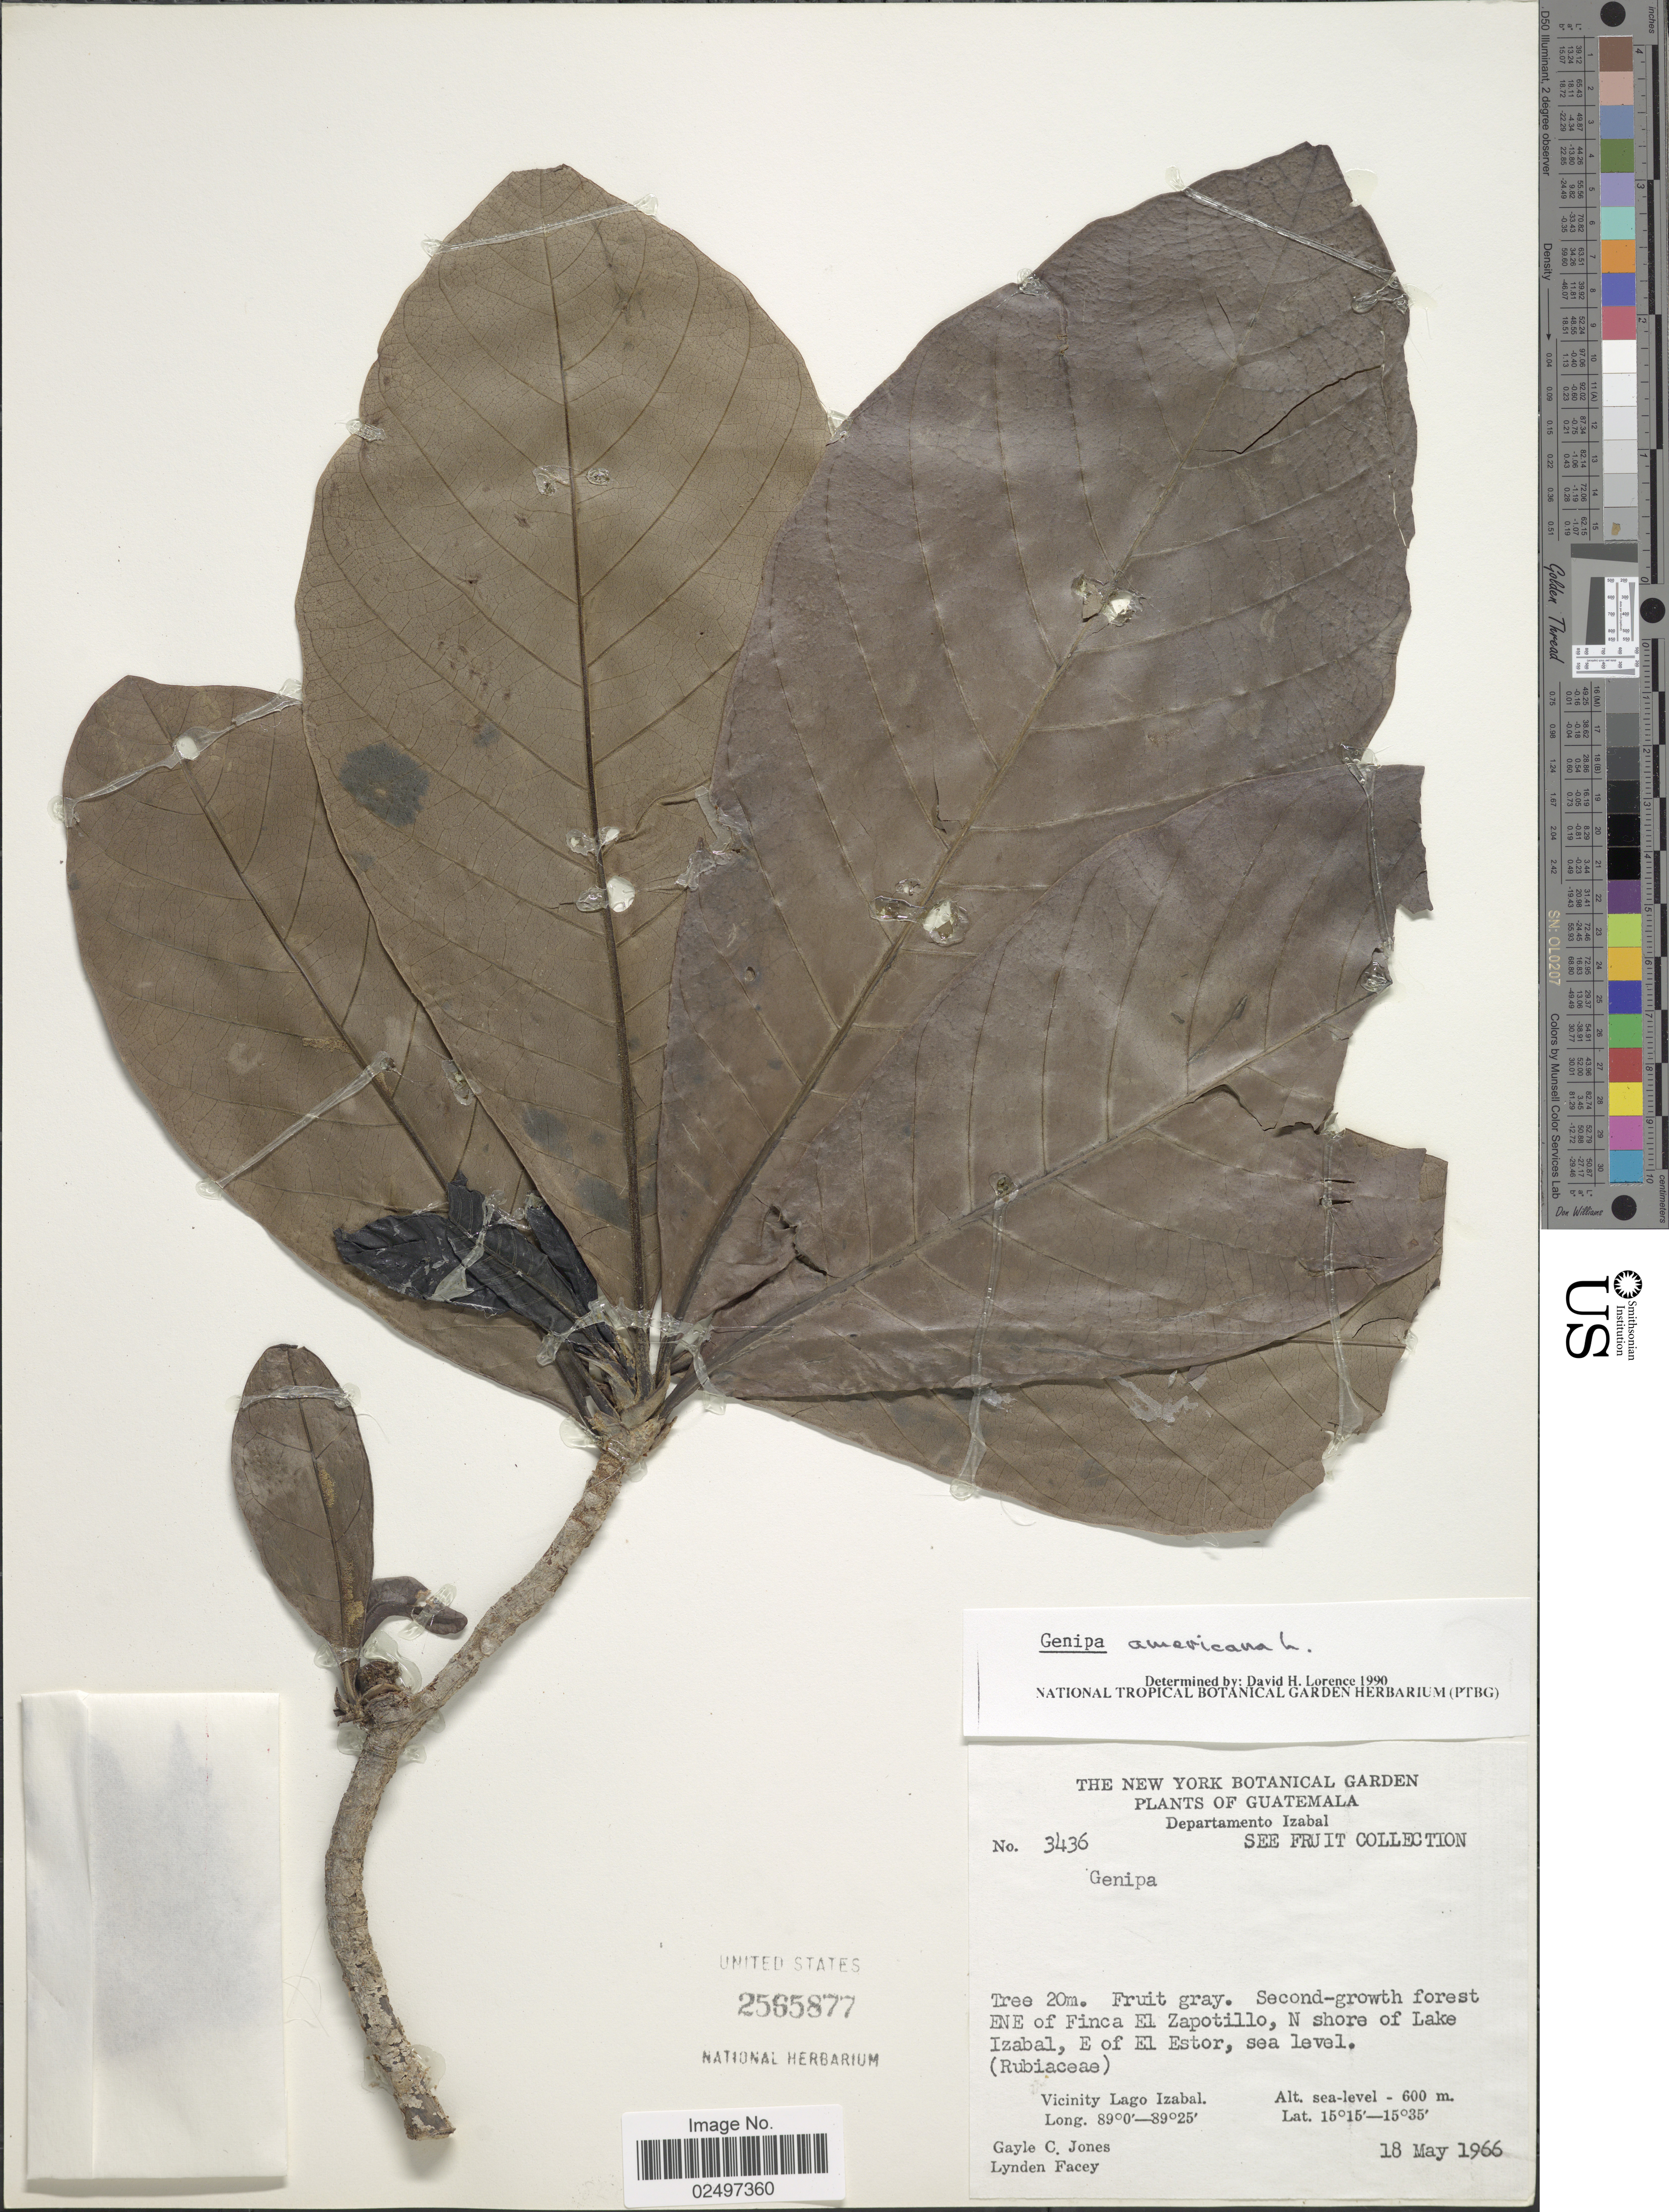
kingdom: Plantae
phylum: Tracheophyta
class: Magnoliopsida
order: Gentianales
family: Rubiaceae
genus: Genipa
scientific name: Genipa americana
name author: L.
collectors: G. C. Jones & L. Facey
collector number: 3436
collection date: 1966-05-18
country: Guatemala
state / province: Izabal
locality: Departamento Izabal, Second-growth forest ENE of Finca El Zapotillo, N shore of Lake Izabal, E of El Estor, Vicinity Lago Izabal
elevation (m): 600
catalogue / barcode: US 2565877